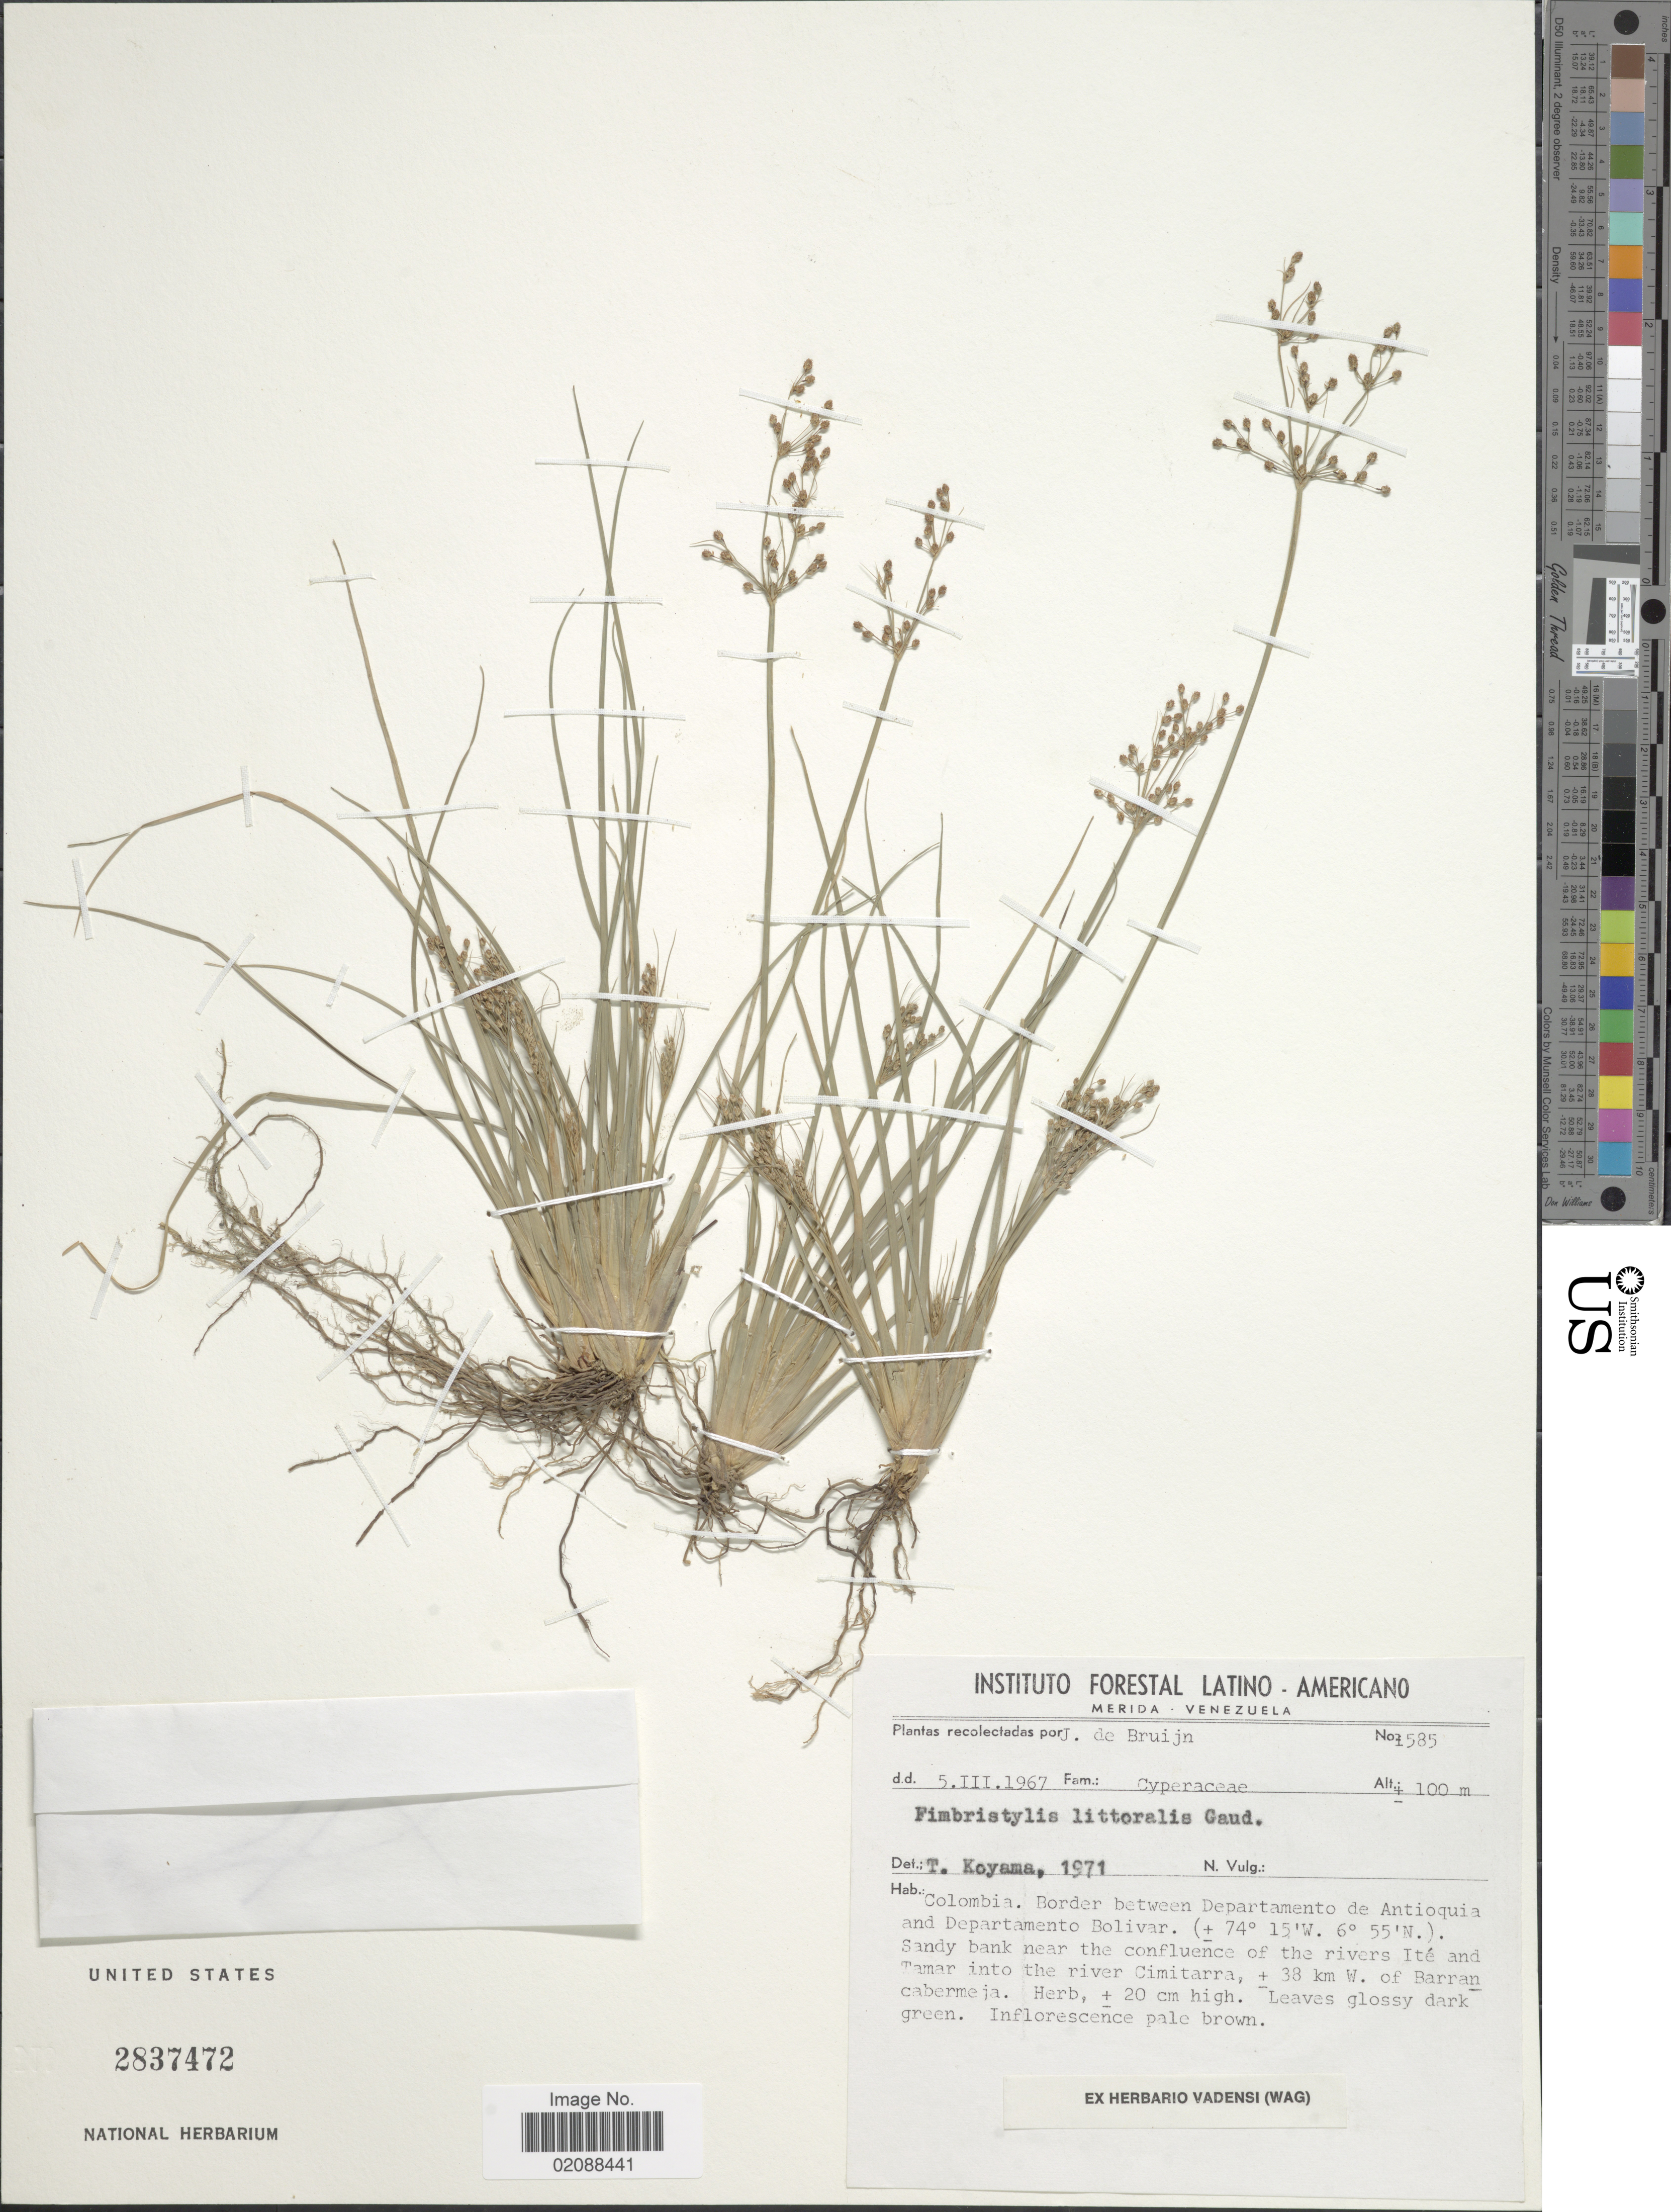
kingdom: Plantae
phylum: Tracheophyta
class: Liliopsida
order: Poales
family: Cyperaceae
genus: Fimbristylis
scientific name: Fimbristylis littoralis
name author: Gaudich.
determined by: Strong, M. T., (US), Smithsonian Institution - National Museum of Natural History (UNITED STATES)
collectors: J. Bruijn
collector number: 1585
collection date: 1967-03-05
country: Colombia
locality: Border between Departamento de Antioquia and Departamento Bolivar. Sandy bank near the confluence of the rivers Ite and Tamar into the river Cimitarra, ± 38 km W. of Barran cabermeja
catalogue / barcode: US 2837472